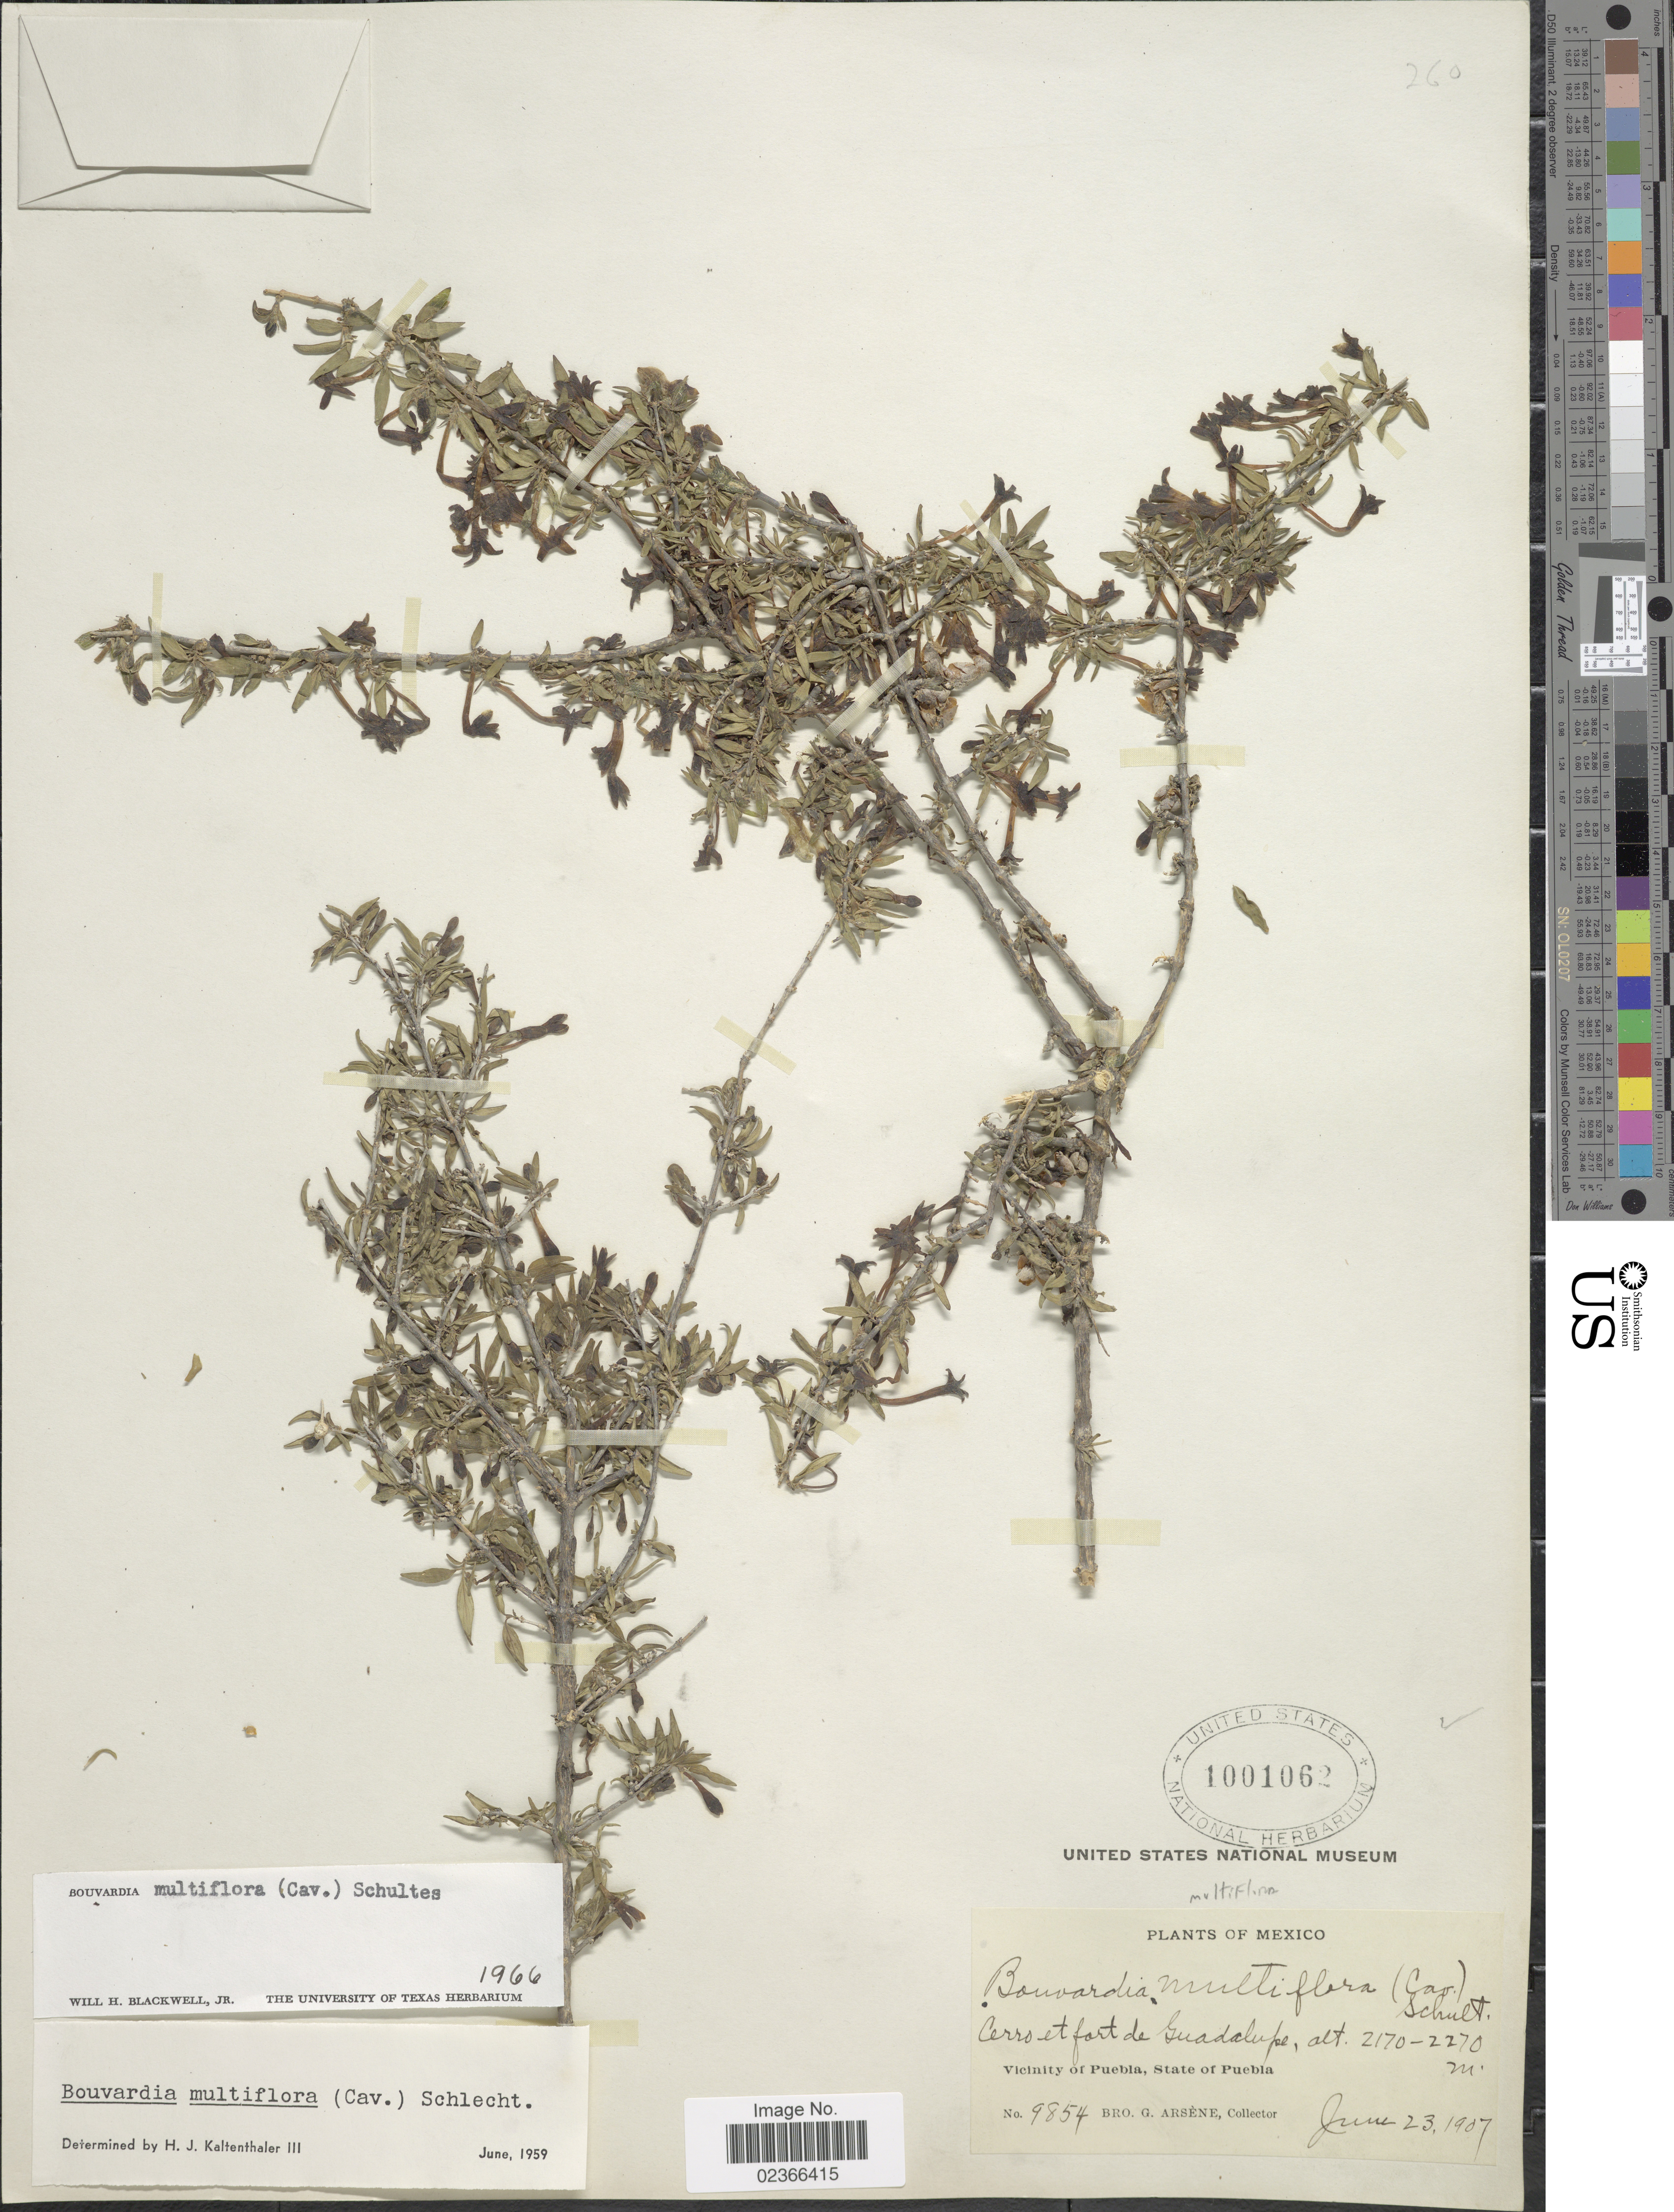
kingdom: Plantae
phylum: Tracheophyta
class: Magnoliopsida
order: Gentianales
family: Rubiaceae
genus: Bouvardia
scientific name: Bouvardia multiflora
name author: (Cav.) Schult.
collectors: Bro. G. Arsène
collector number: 9854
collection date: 1907-06-23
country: Mexico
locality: Cerro et fort de Guadalupe, Vicinity of Puebla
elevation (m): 2170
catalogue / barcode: US 1001062